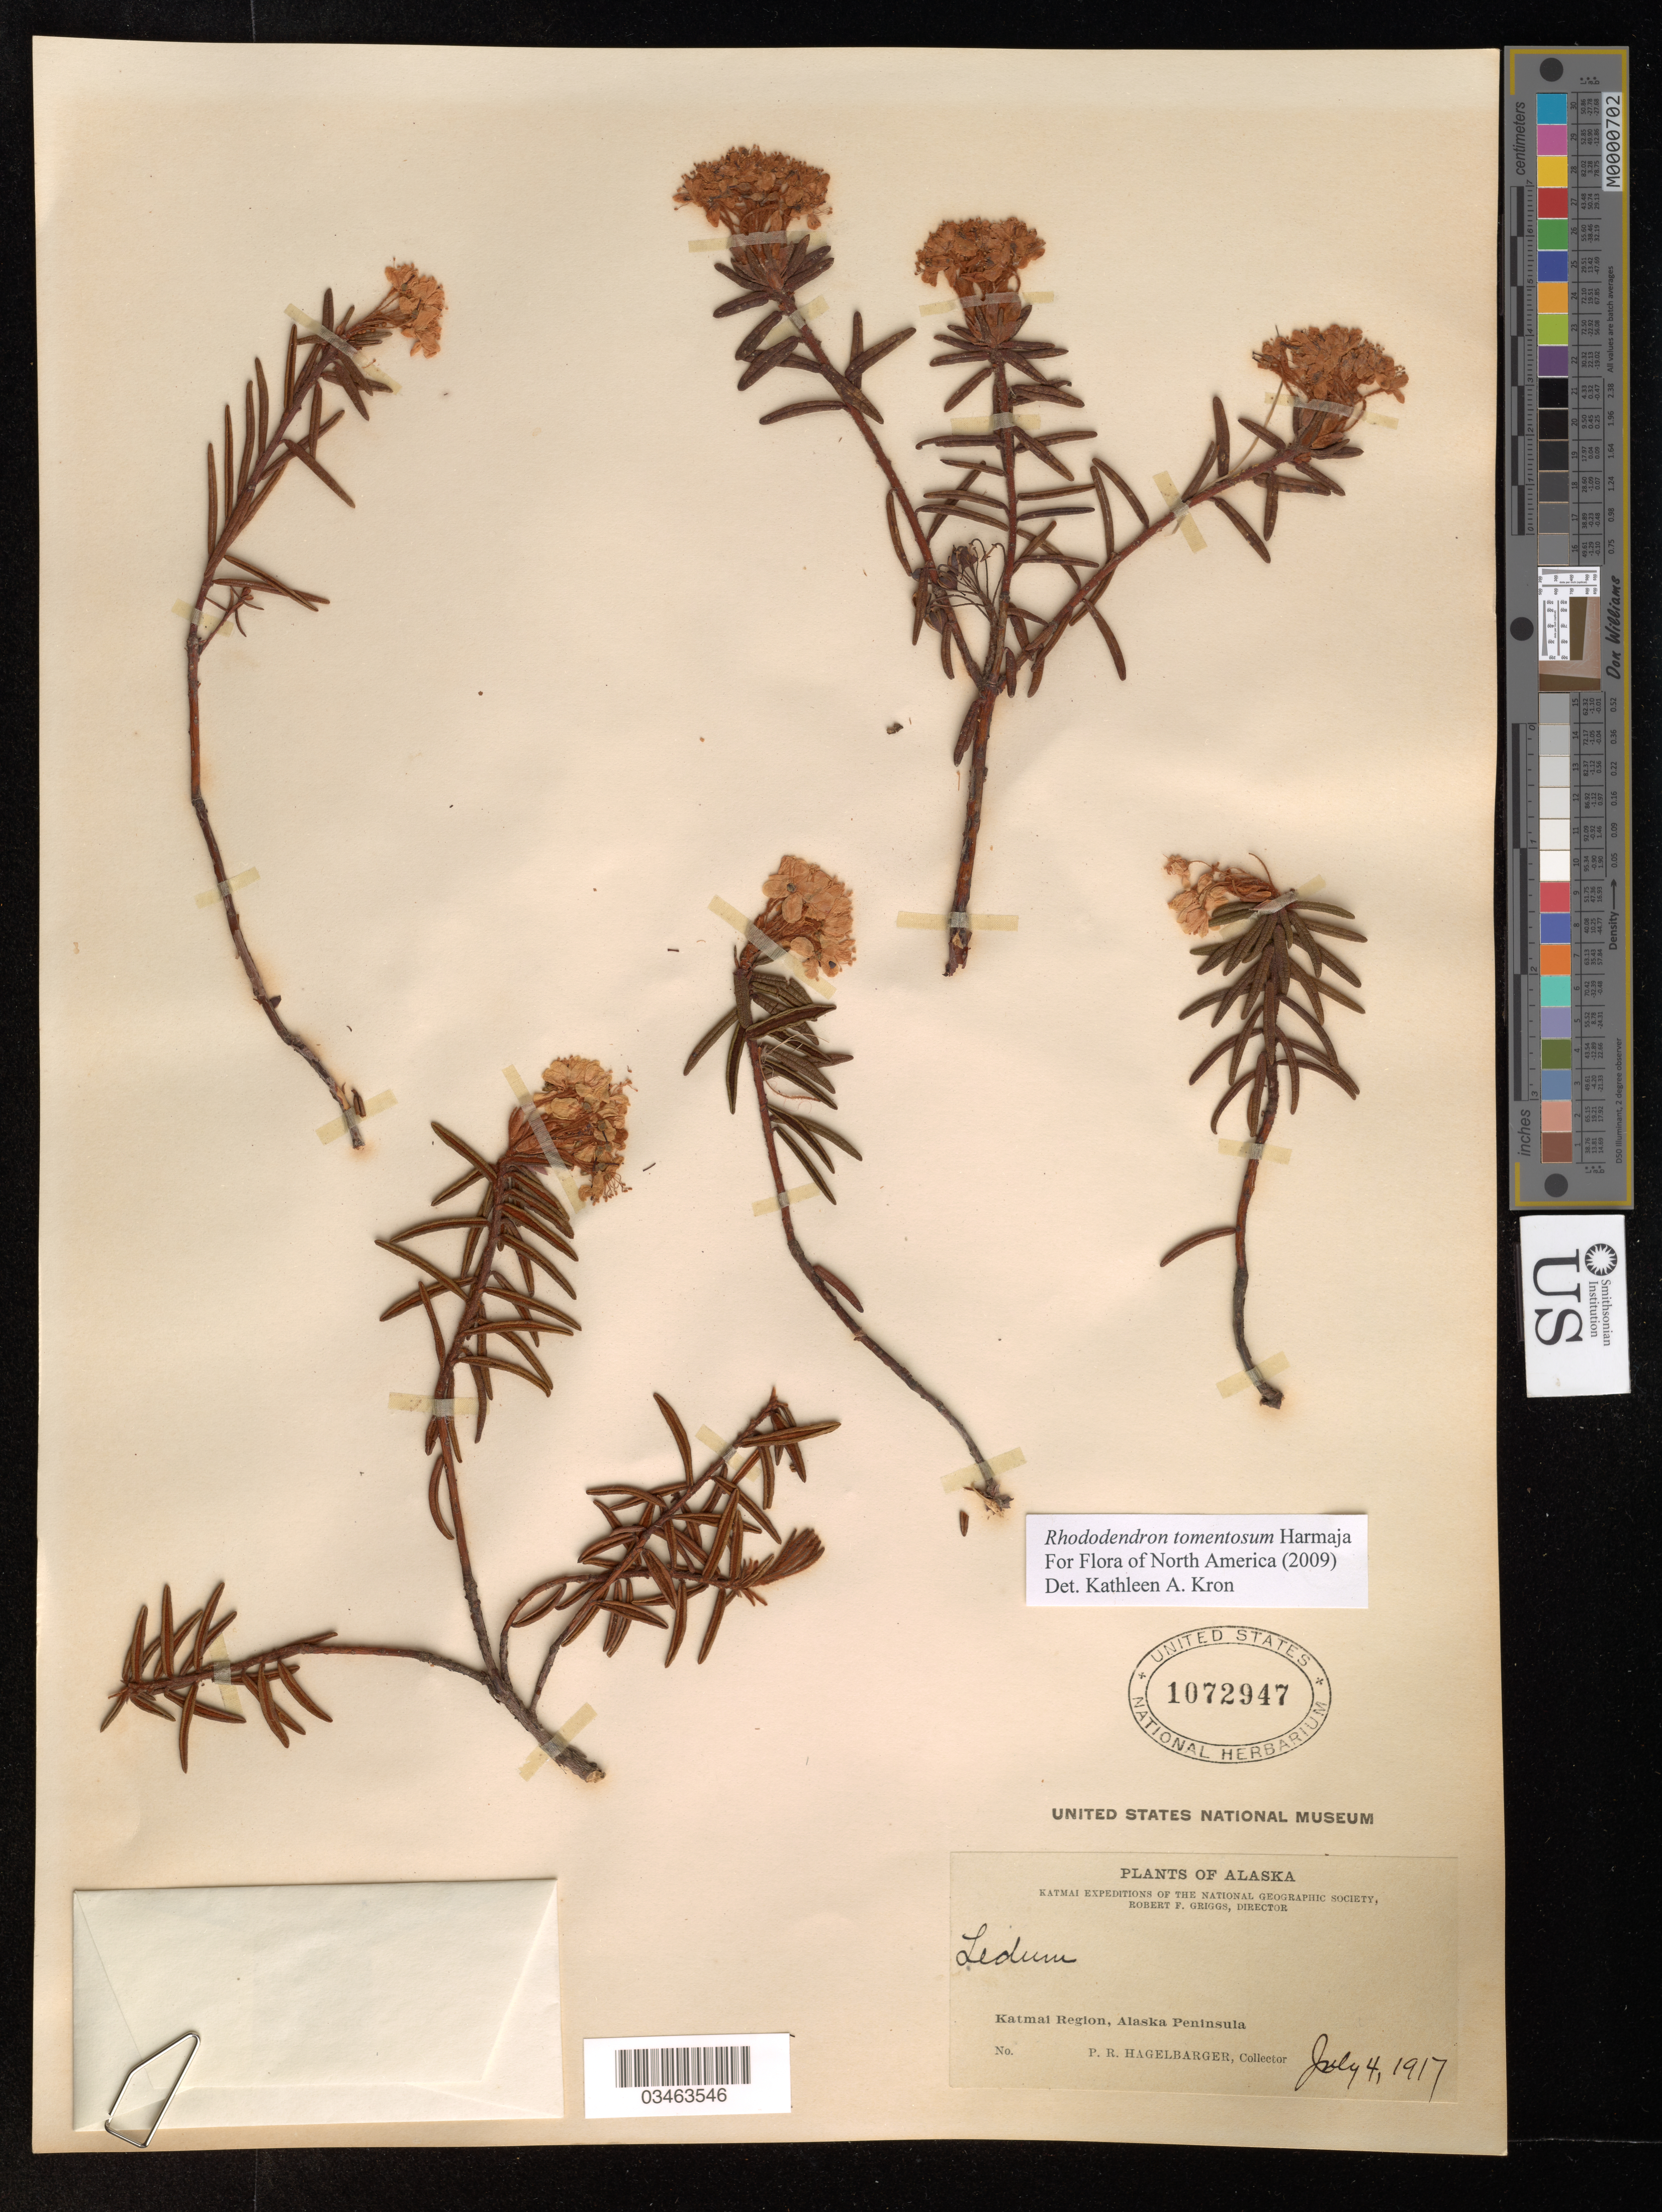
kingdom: Plantae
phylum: Tracheophyta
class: Magnoliopsida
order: Ericales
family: Ericaceae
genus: Rhododendron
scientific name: Rhododendron tomentosum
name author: Harmaja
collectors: P. Hagelbarger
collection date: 1917-07-04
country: United States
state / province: Alaska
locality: Katmai Region, Alaska Peninsula.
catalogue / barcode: US 1072947